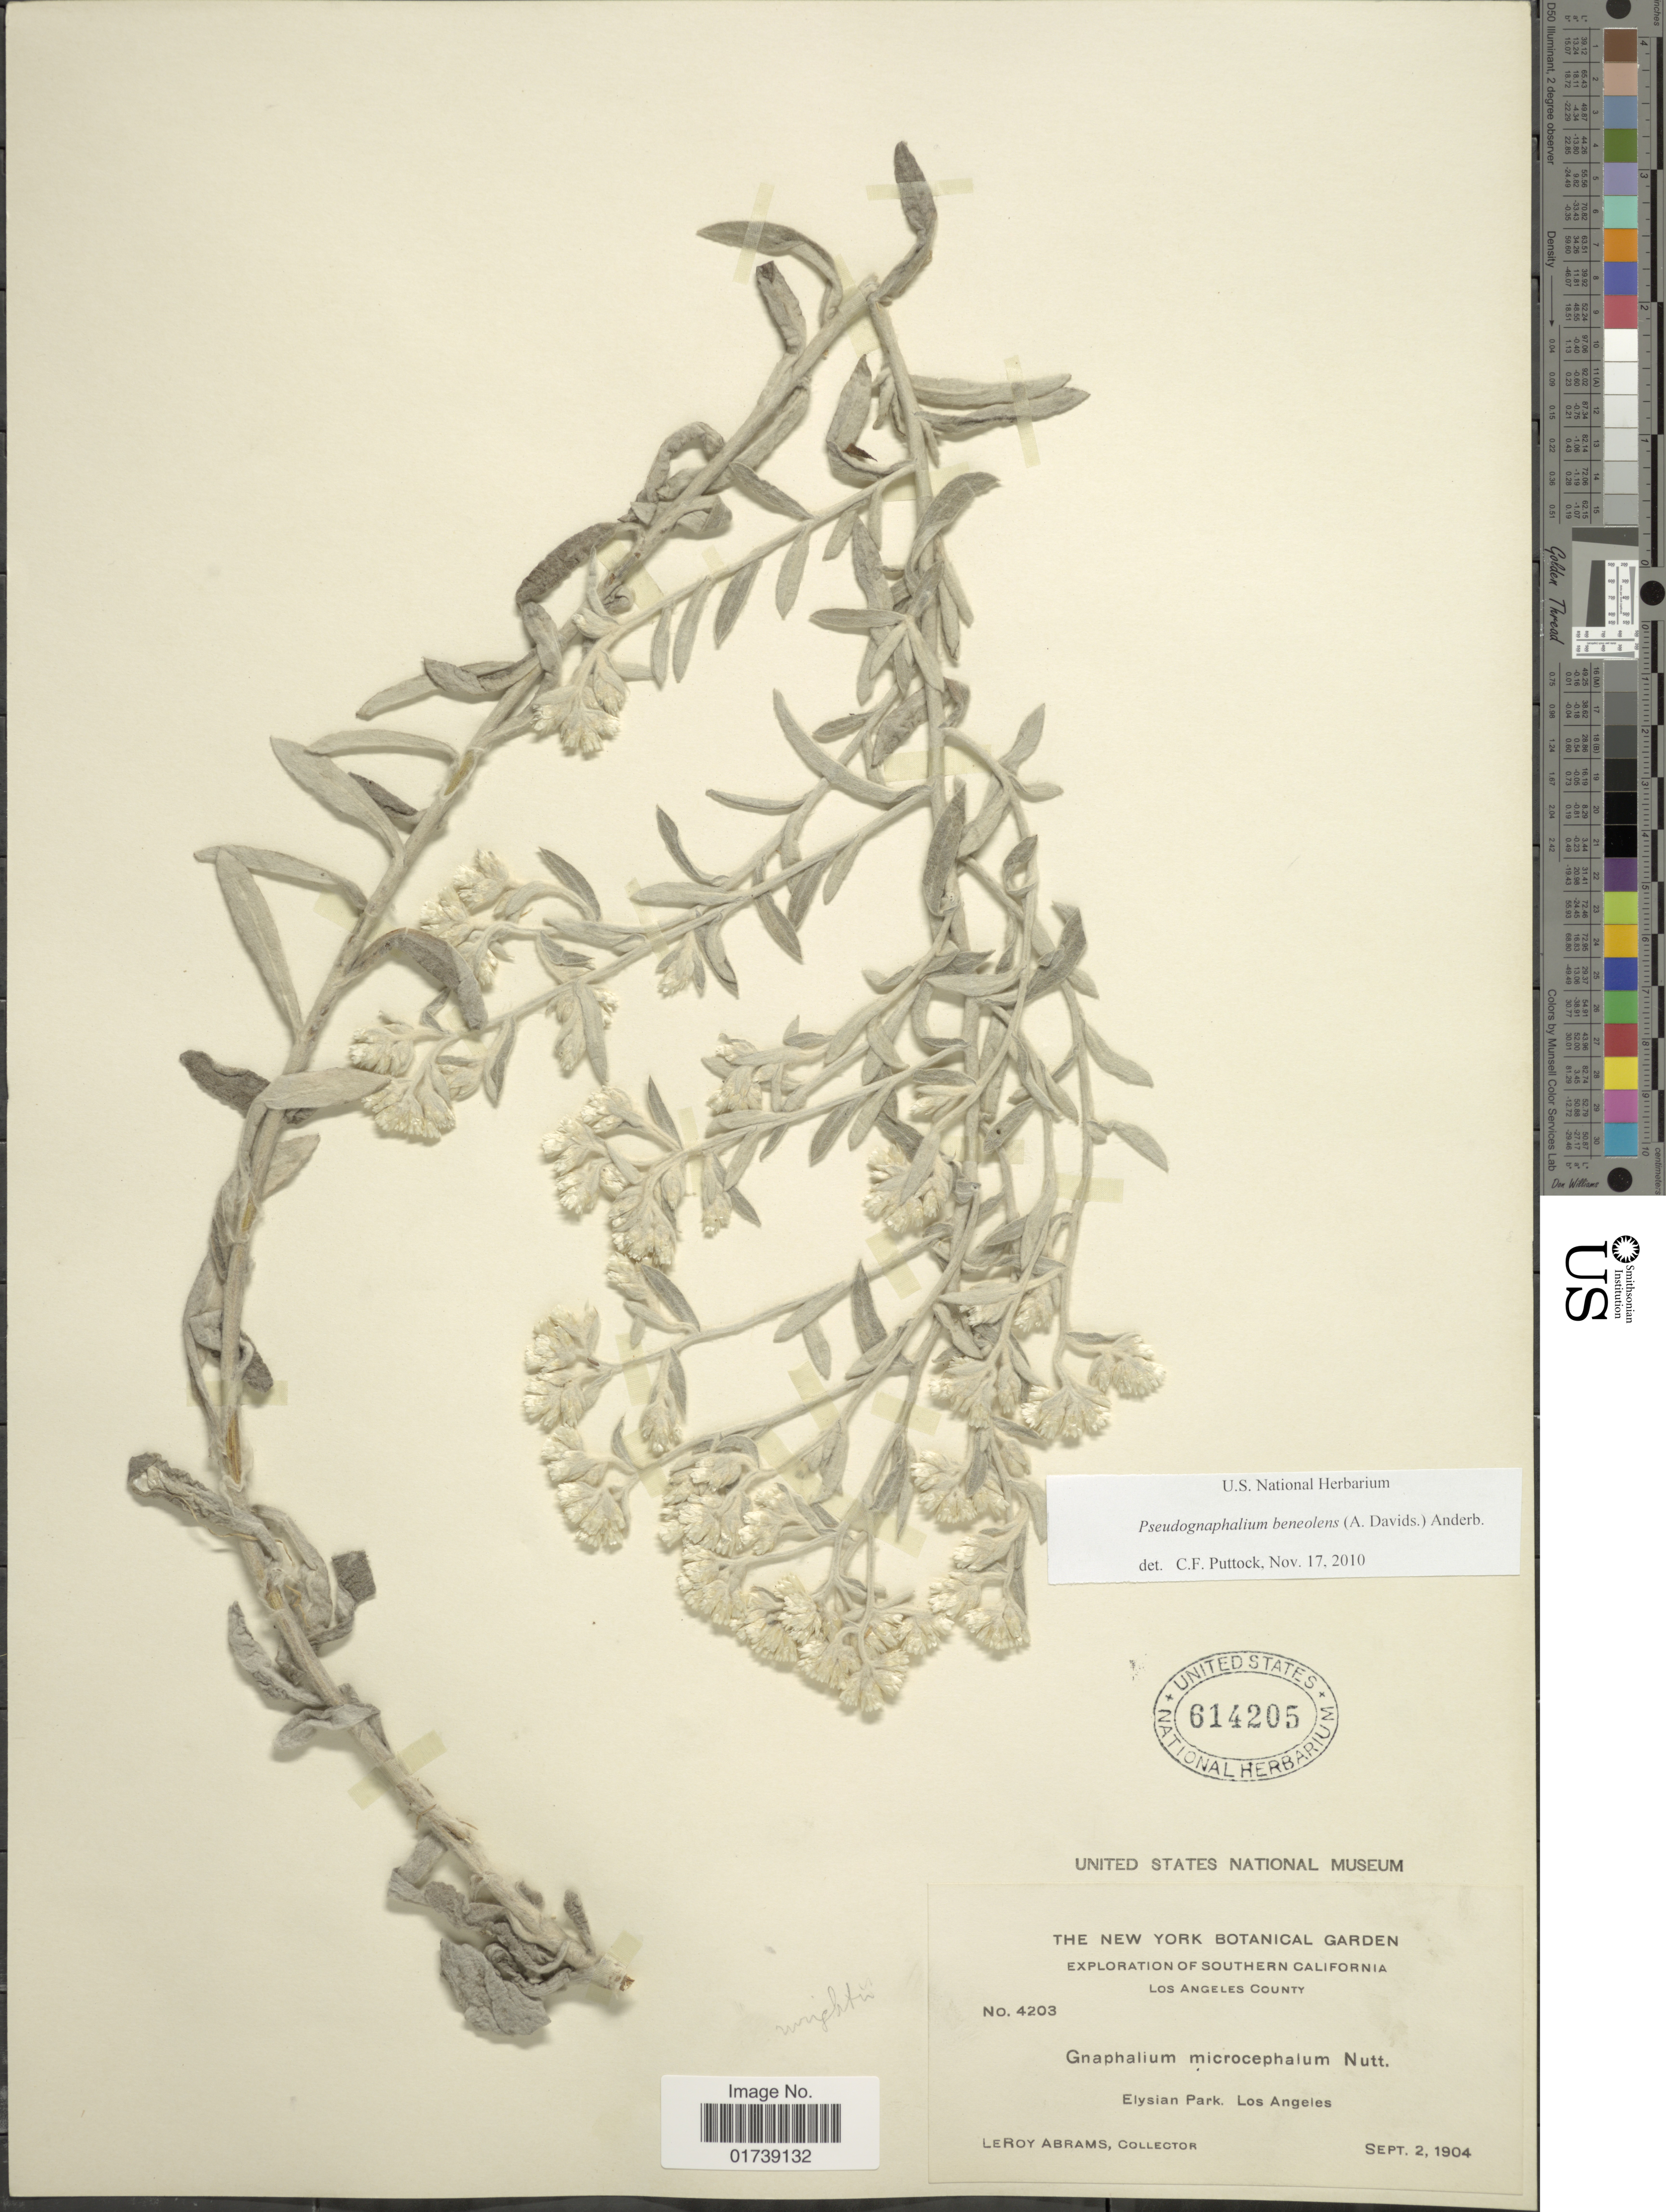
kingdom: Plantae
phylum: Tracheophyta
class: Magnoliopsida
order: Asterales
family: Asteraceae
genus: Pseudognaphalium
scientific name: Pseudognaphalium microcephalum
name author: (Nutt.) Anderb.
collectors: L. Abrams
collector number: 4203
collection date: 1904-09-02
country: United States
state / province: California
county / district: Los Angeles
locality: Southern California, Los Angeles County, Elysian Park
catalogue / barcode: US 614205